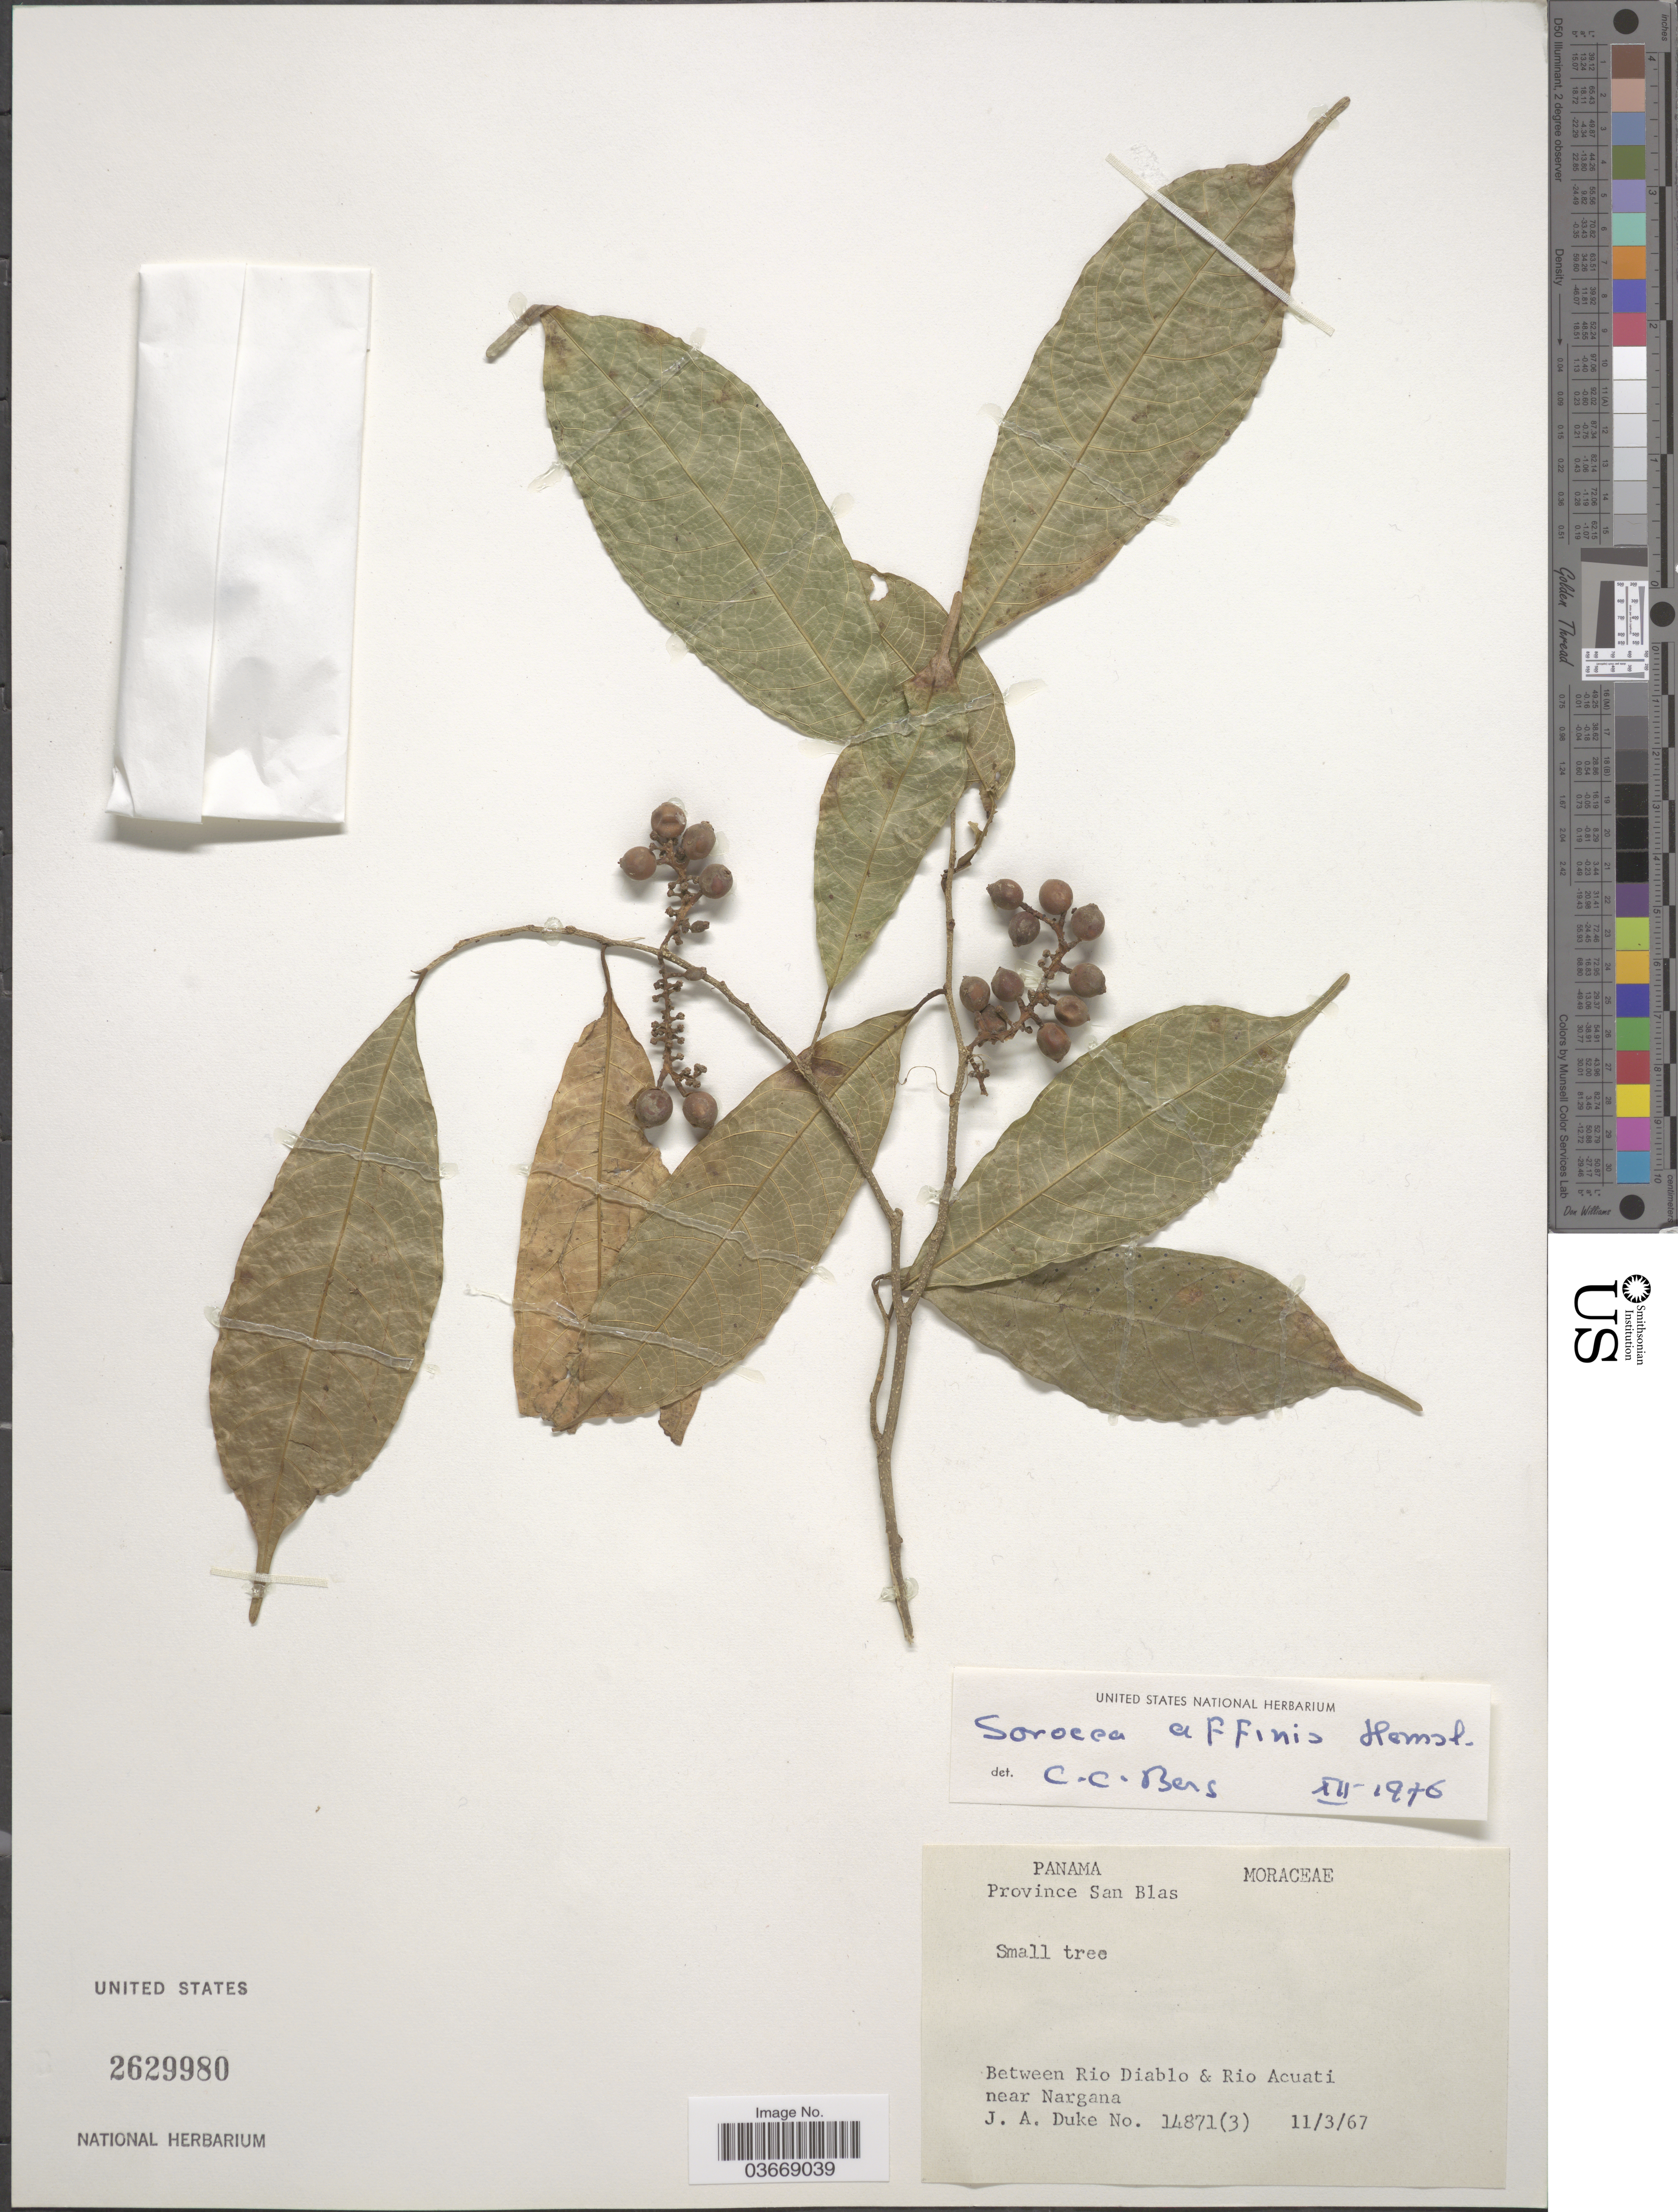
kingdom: Plantae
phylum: Tracheophyta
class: Magnoliopsida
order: Rosales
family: Moraceae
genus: Sorocea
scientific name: Sorocea affinis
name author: Hemsl.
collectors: J. A. Duke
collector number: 14871(3)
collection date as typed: Transcribed d/m/y: 11/3/67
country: Panama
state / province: Kuna Yala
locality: Province San Blas. Between Rio Diablo & Rio Acuati near Nargana.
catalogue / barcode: US 2629980